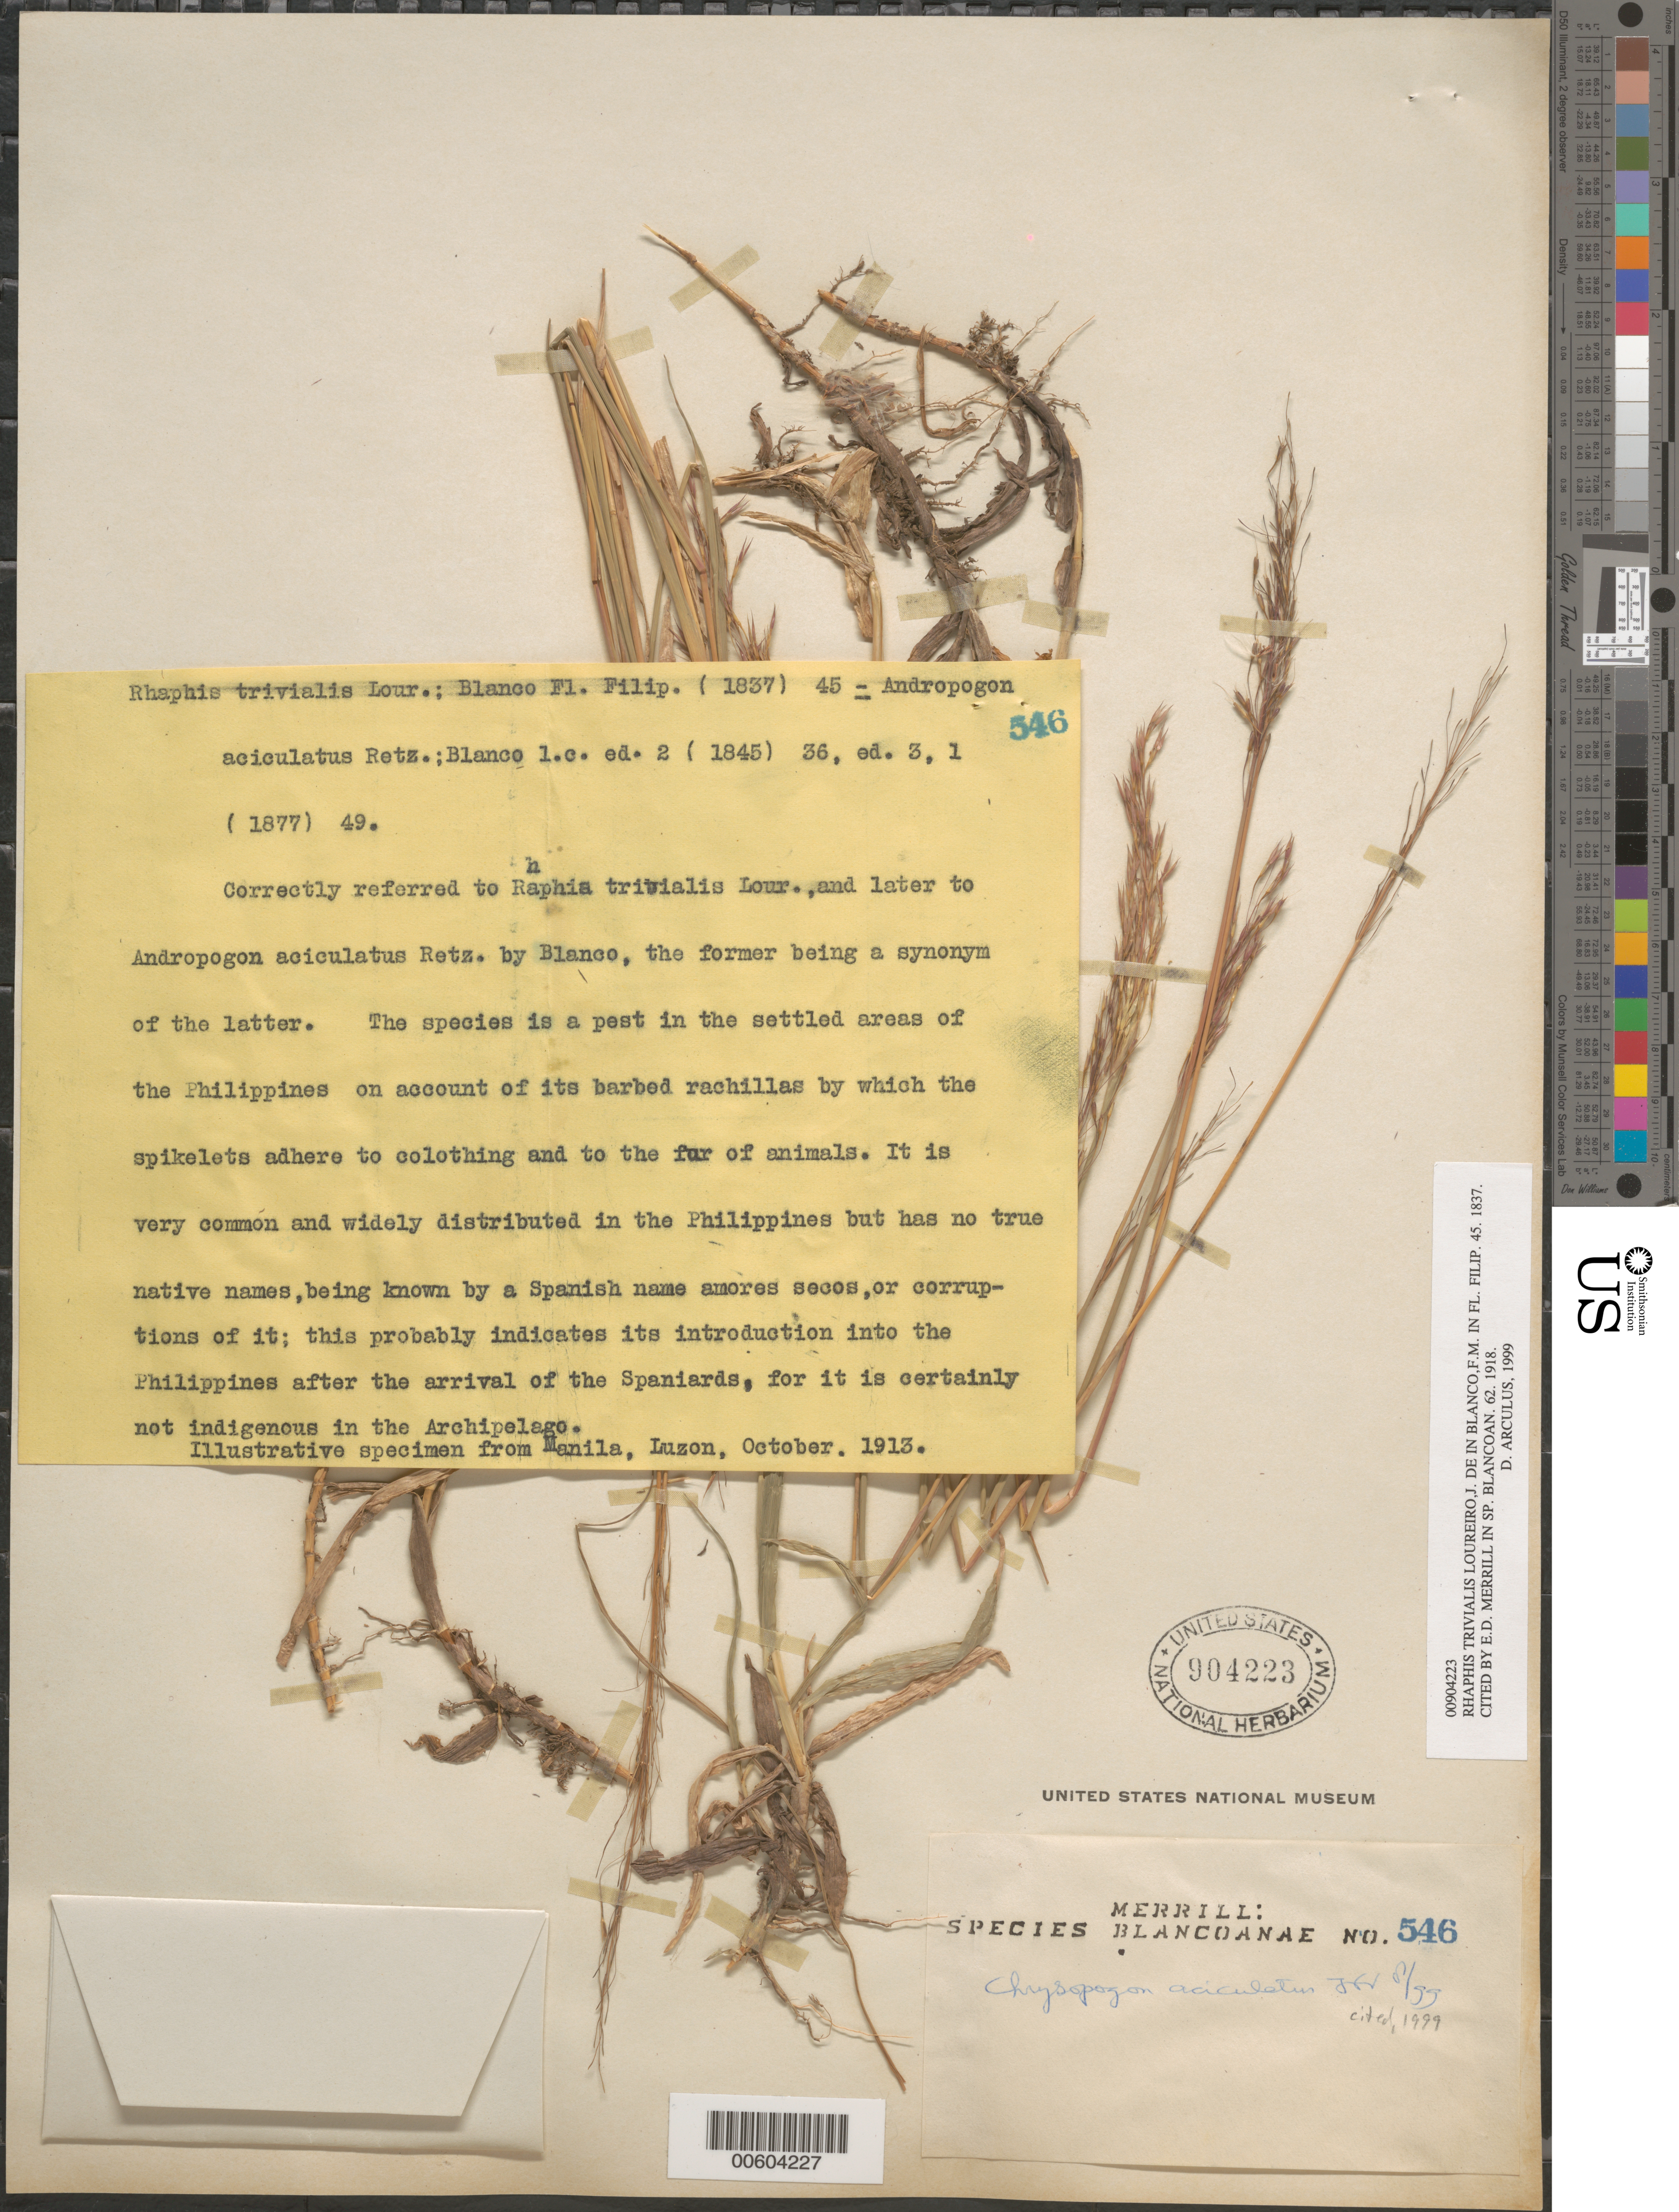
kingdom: Plantae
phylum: Tracheophyta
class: Liliopsida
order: Poales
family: Poaceae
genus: Rhaphis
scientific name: Rhaphis trivialis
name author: Lour.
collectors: E. D. Merrill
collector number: Sp. Blancoan. 0546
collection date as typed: Oct 1913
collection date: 1913-10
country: Philippines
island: Luzon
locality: Manila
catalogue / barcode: US 904223